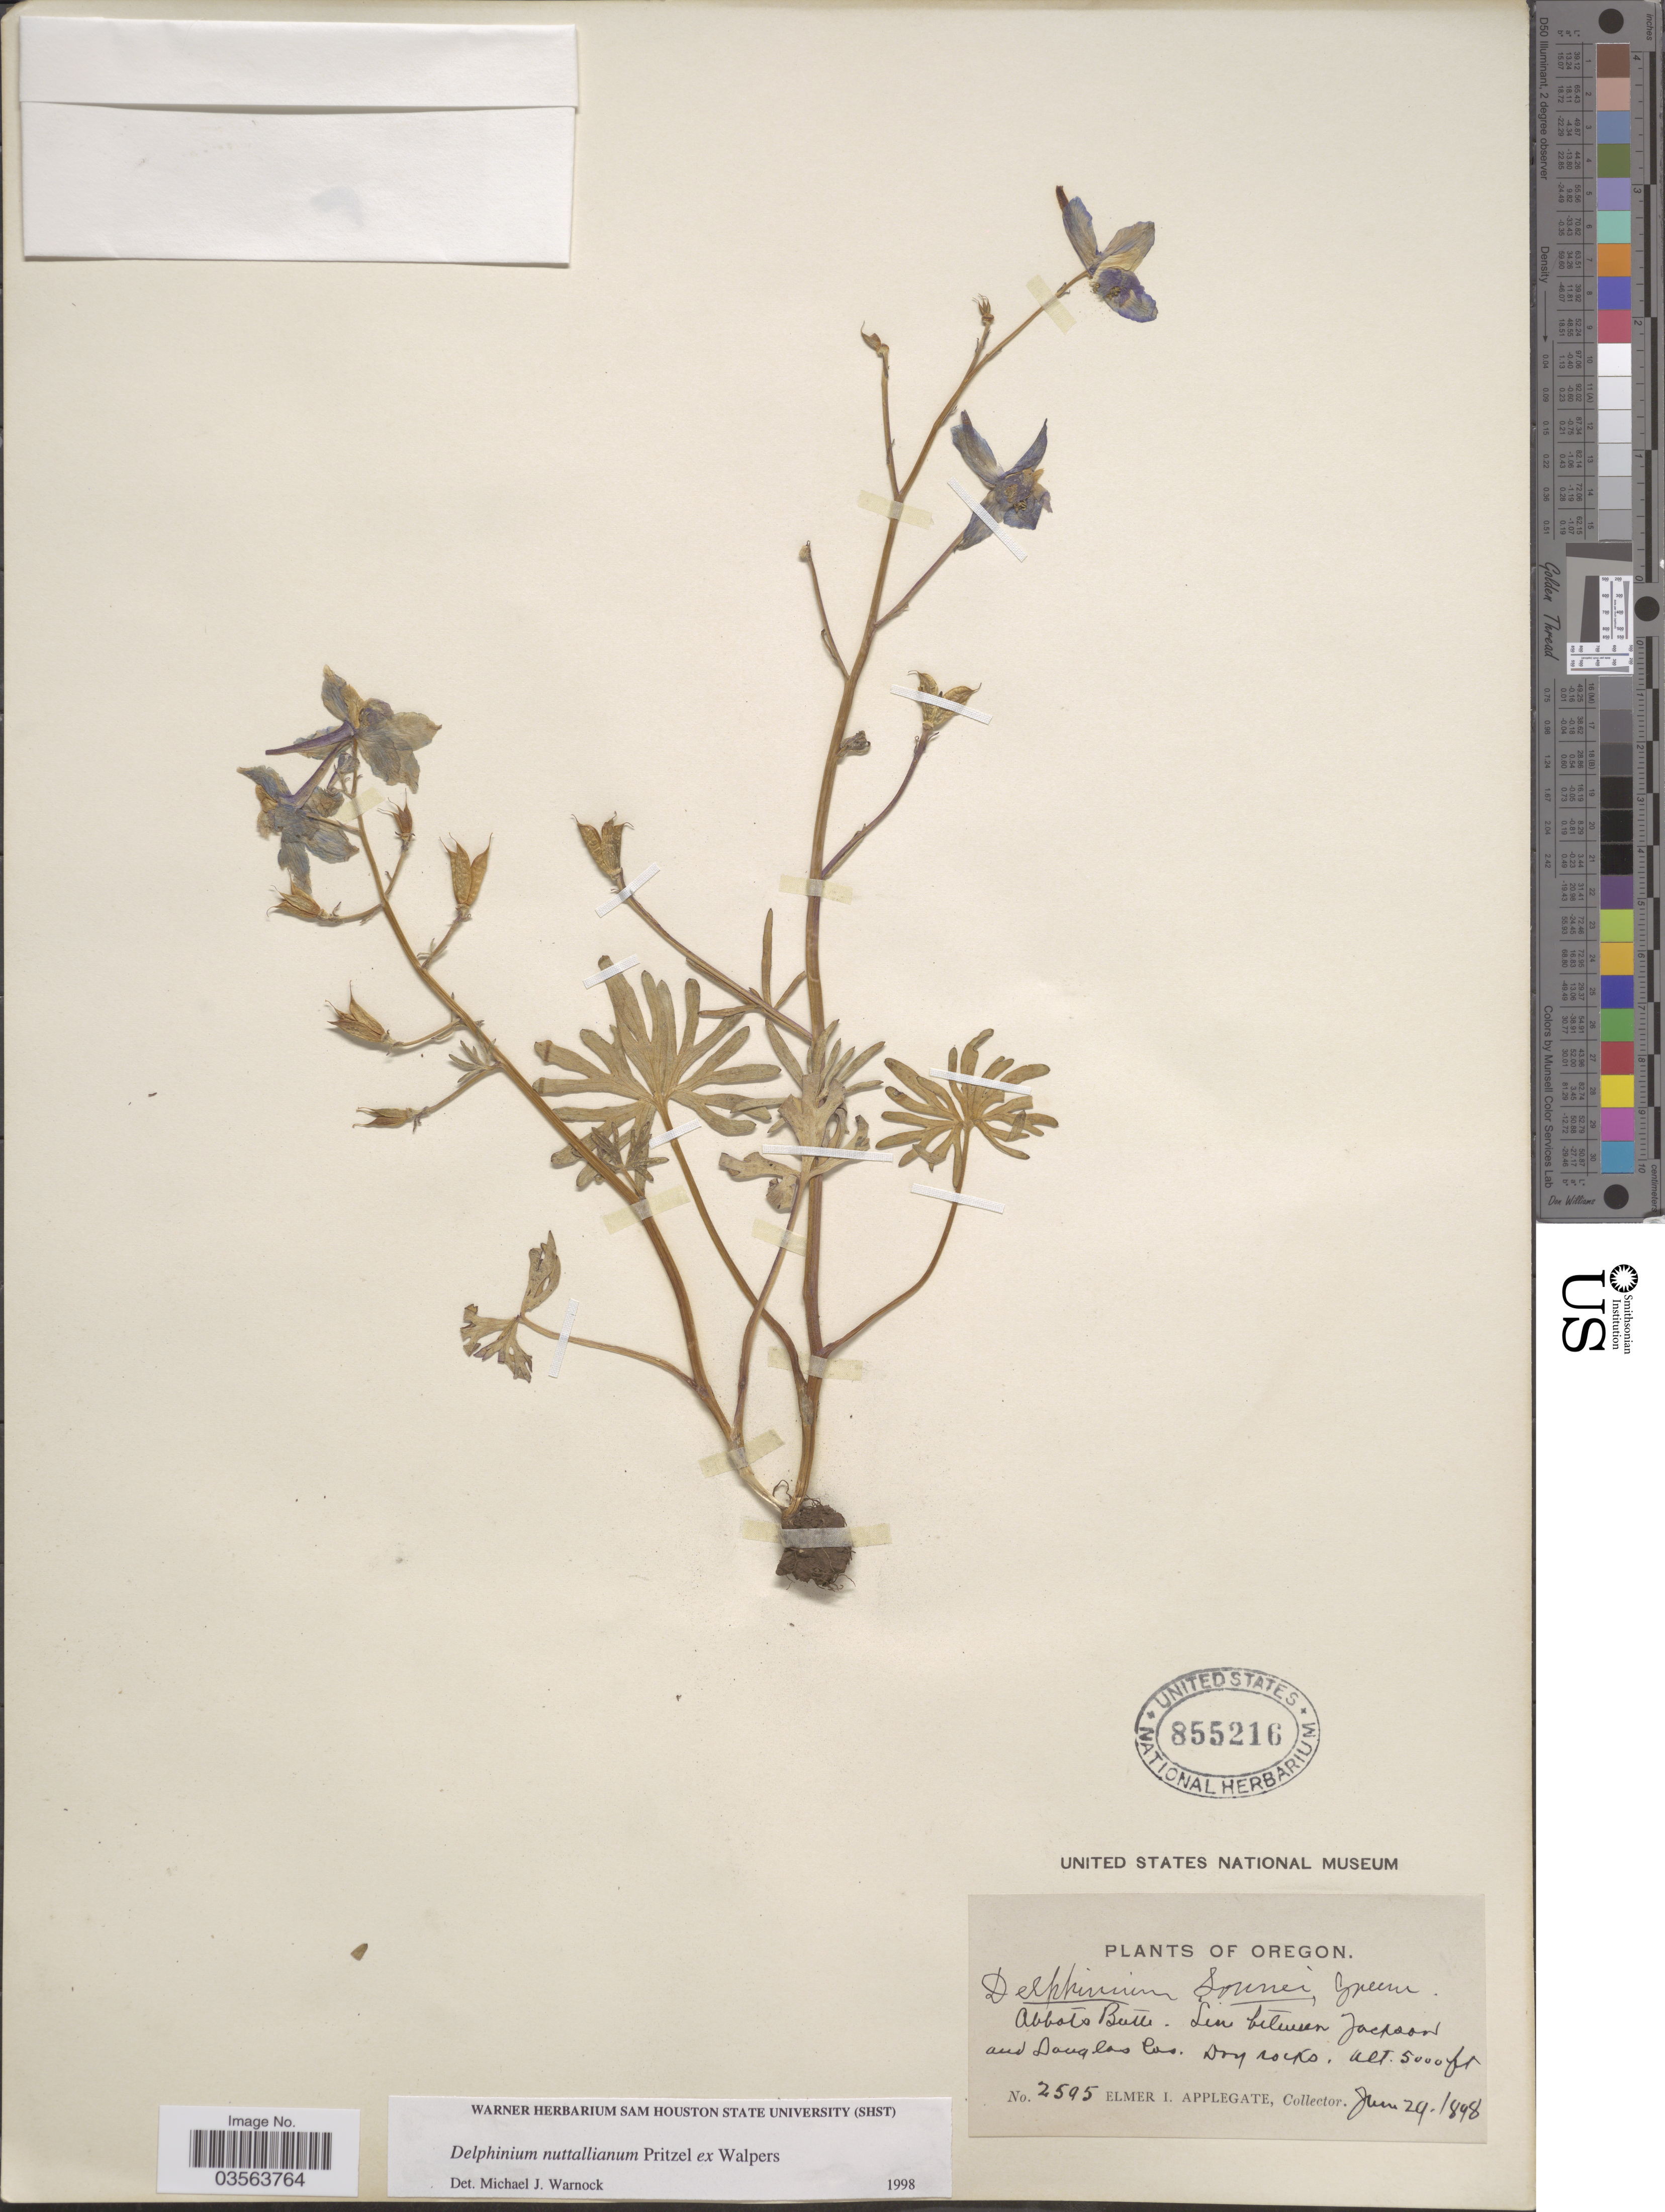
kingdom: Plantae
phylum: Tracheophyta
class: Magnoliopsida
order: Ranunculales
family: Ranunculaceae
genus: Delphinium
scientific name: Delphinium nuttallianum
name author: E. Pritz. ex Walpers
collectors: E. I. Applegate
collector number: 2595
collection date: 1898-06-29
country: United States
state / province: Oregon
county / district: Douglas/Jackson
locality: Abbots Butte. Line between Jackson and Douglas Co's.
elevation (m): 1524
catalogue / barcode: US 855216